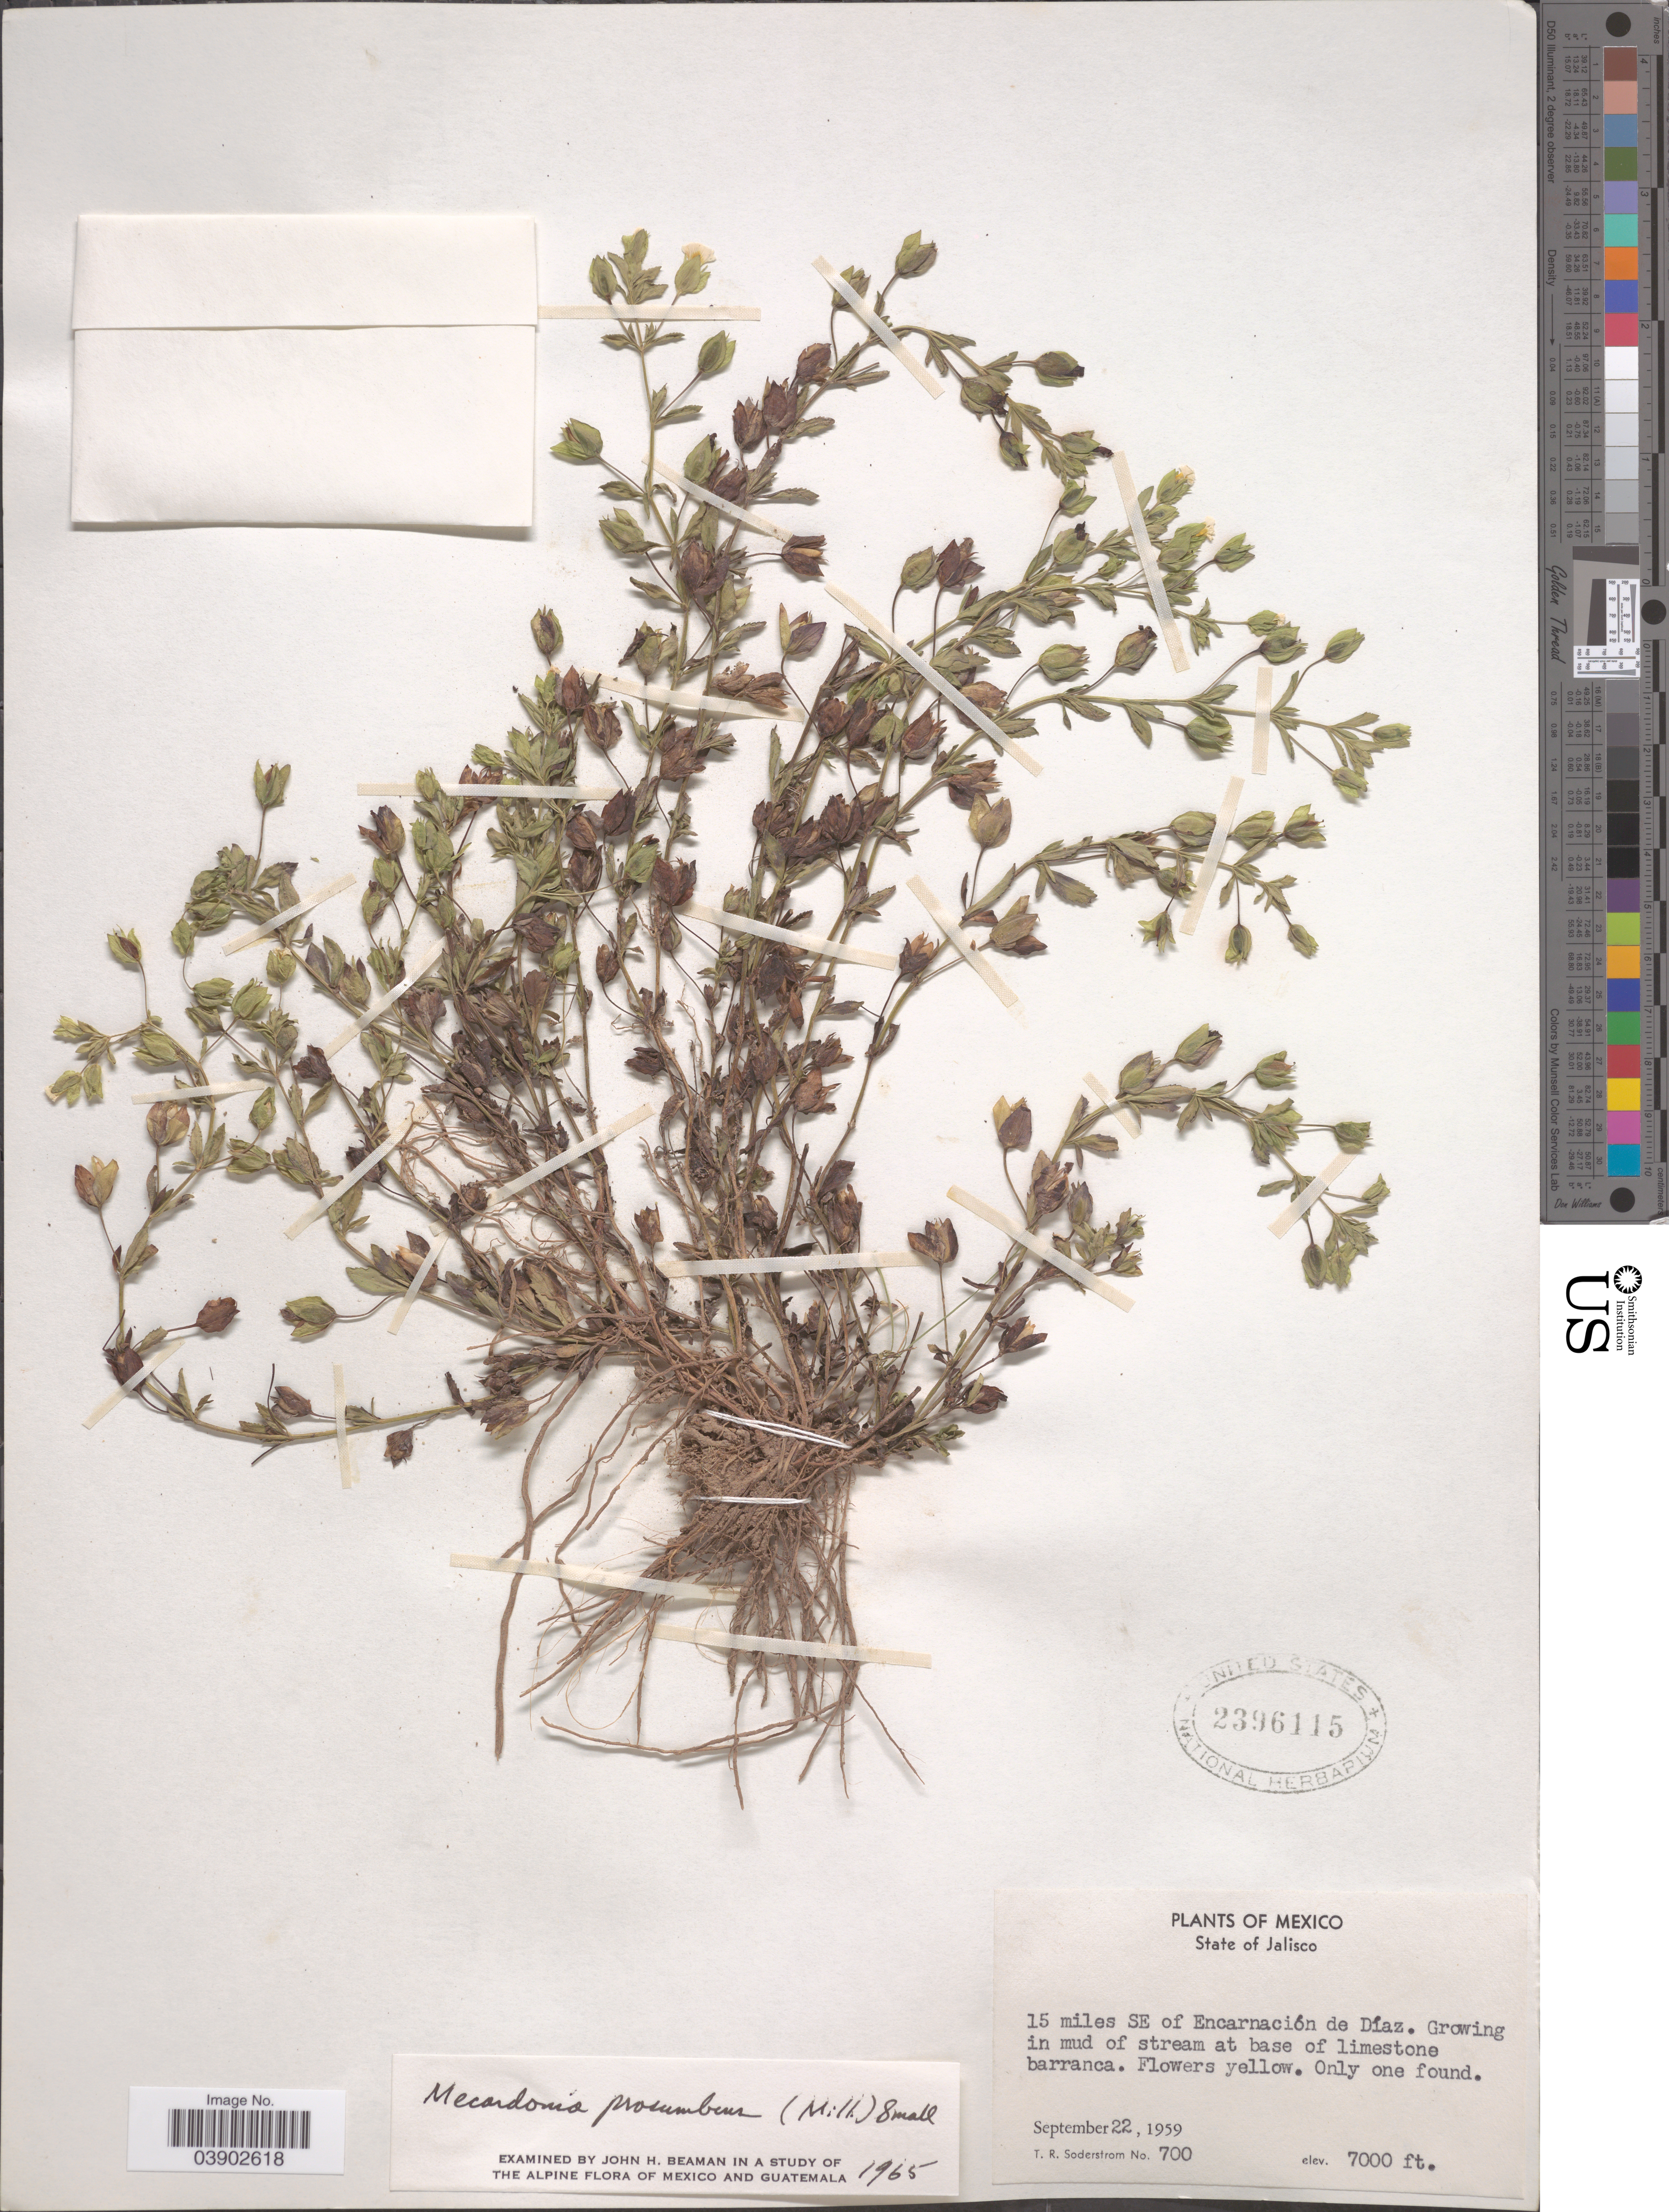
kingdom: Plantae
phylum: Tracheophyta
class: Magnoliopsida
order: Lamiales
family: Plantaginaceae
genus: Mecardonia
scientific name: Mecardonia procumbens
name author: (Mill.) Small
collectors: T. R. Soderstrom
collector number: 700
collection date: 1959-09-22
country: Mexico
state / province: Jalisco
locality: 15 miles SE of Encarnación de Díaz.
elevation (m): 2134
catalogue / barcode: US 2396115